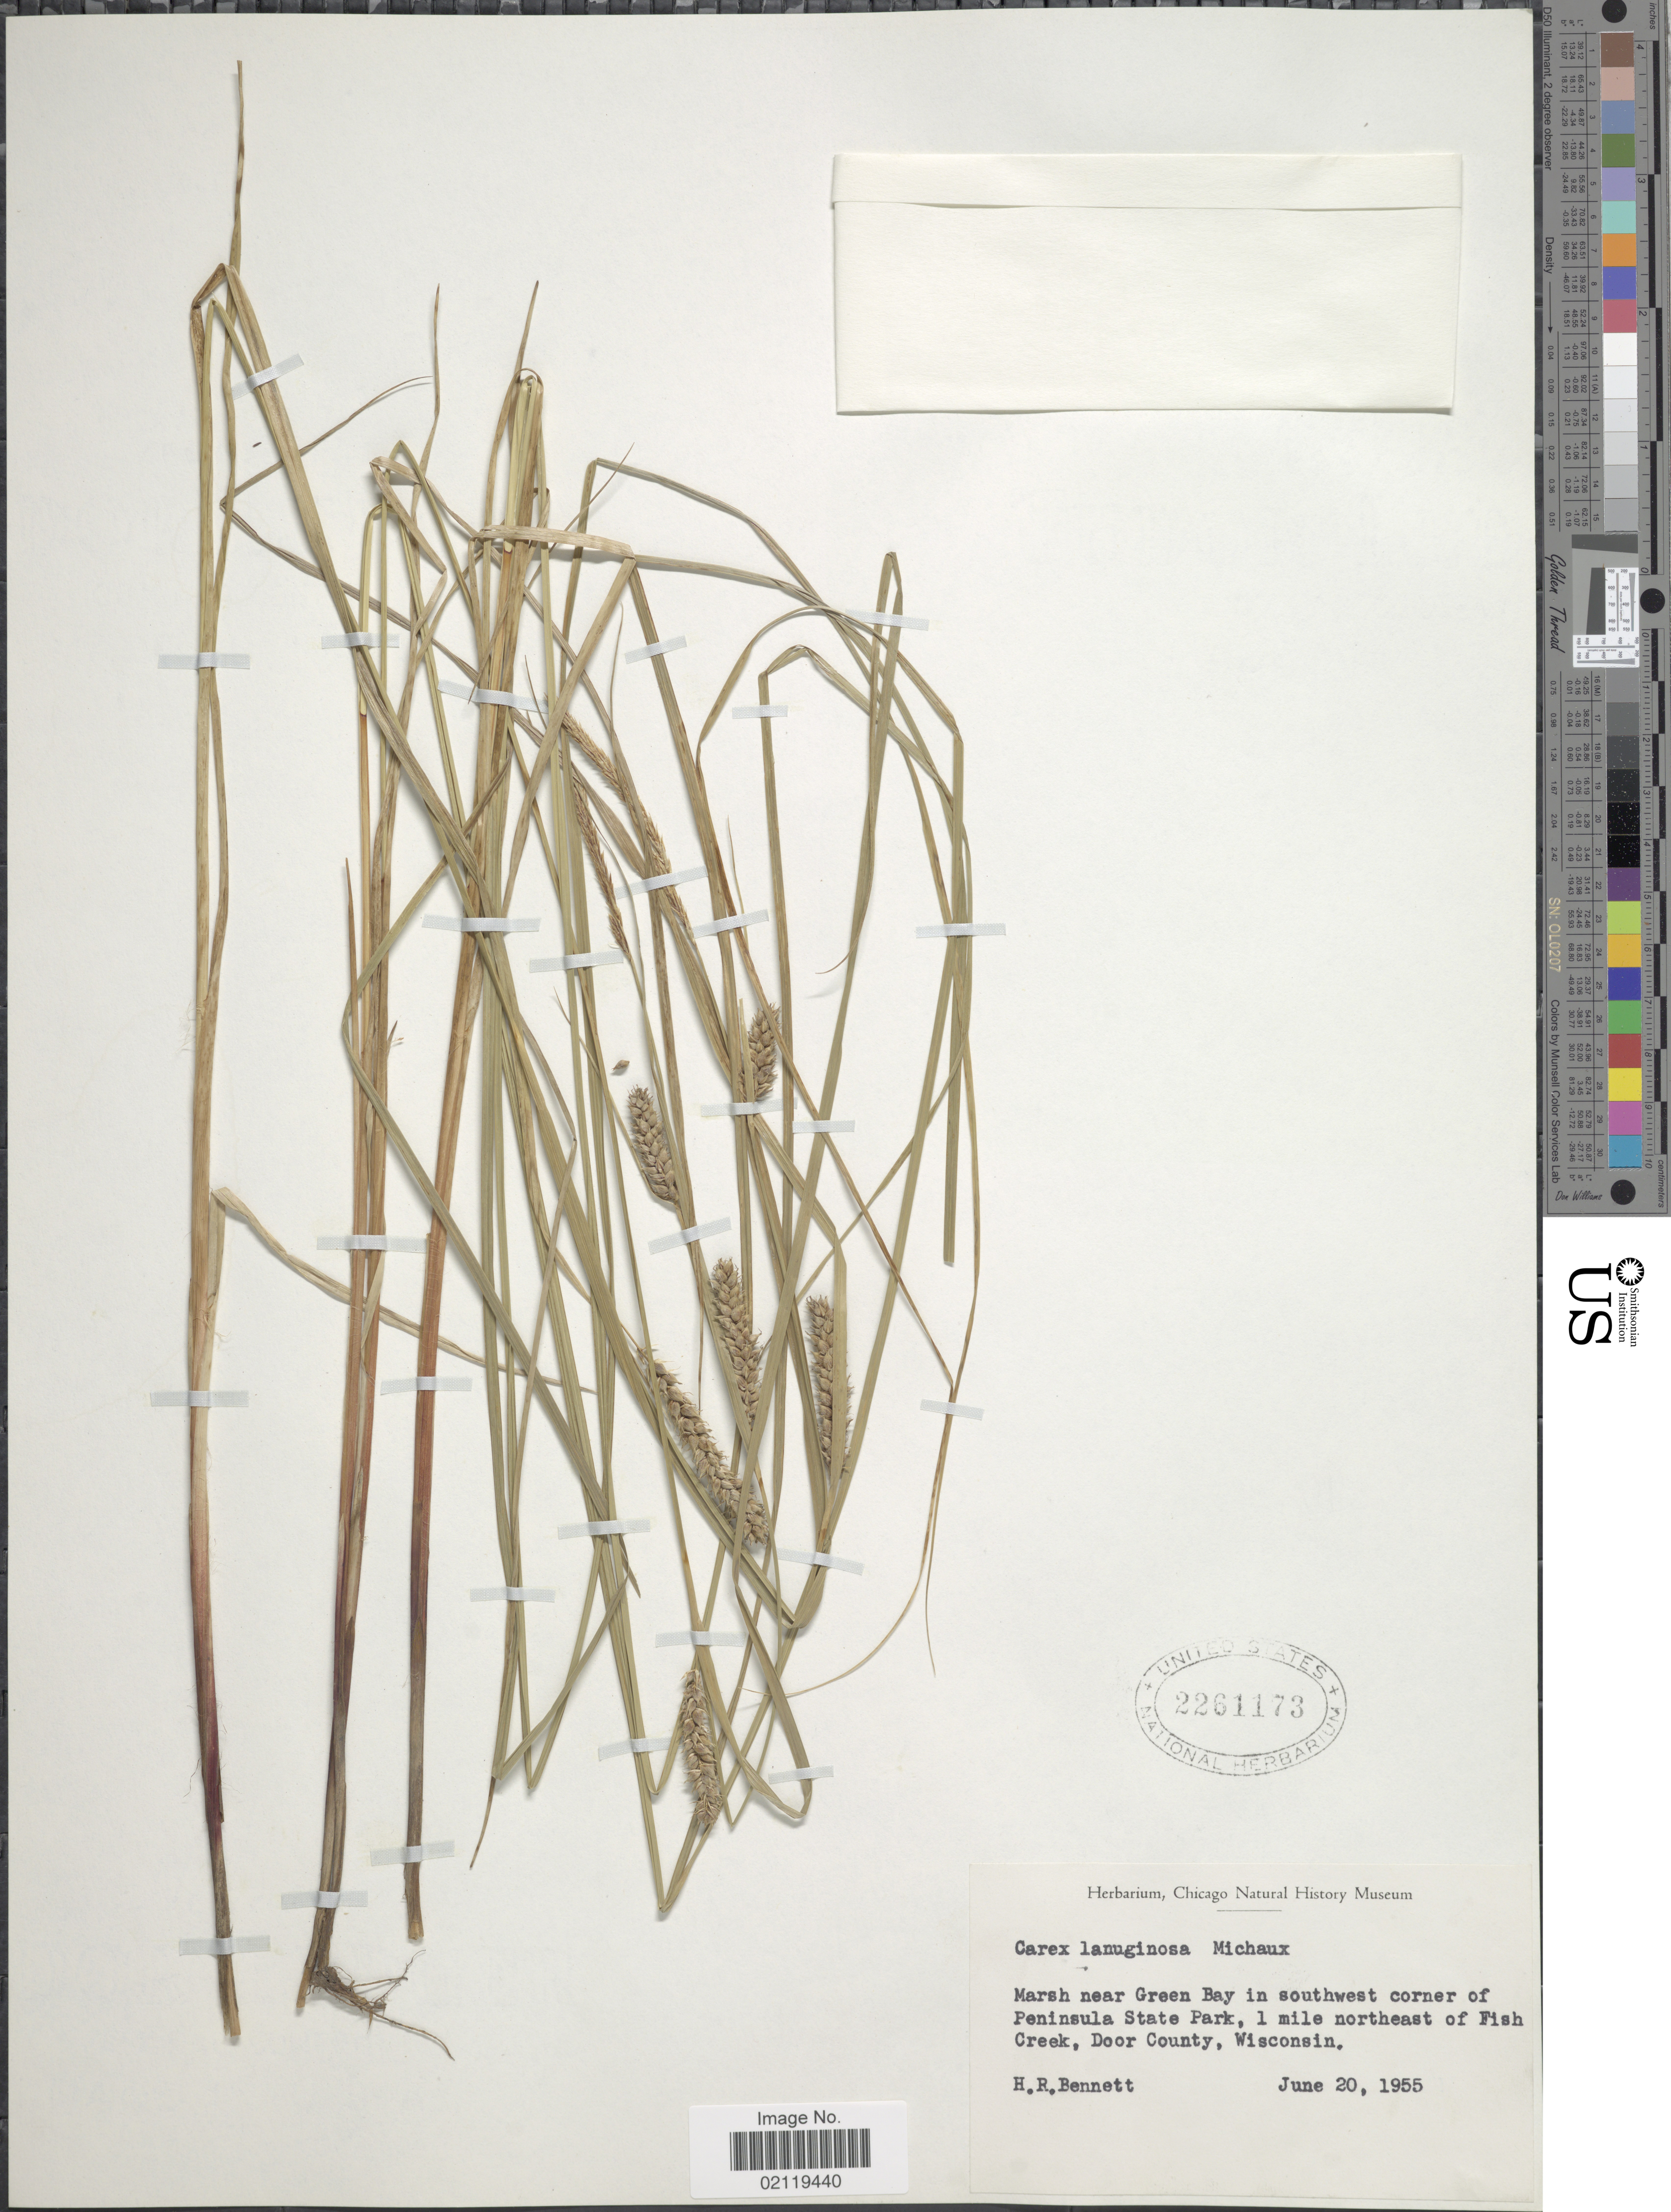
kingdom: Plantae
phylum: Tracheophyta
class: Liliopsida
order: Poales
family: Cyperaceae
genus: Carex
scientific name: Carex pellita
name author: Muhl. ex Willd.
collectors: H. R. Bennett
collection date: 1955-06-20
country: United States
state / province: Wisconsin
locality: Marsh near Green Bay in southwest corner of Peninsula State Park, 1 mile northeast of Fish Creek, Door County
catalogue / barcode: US 2261173